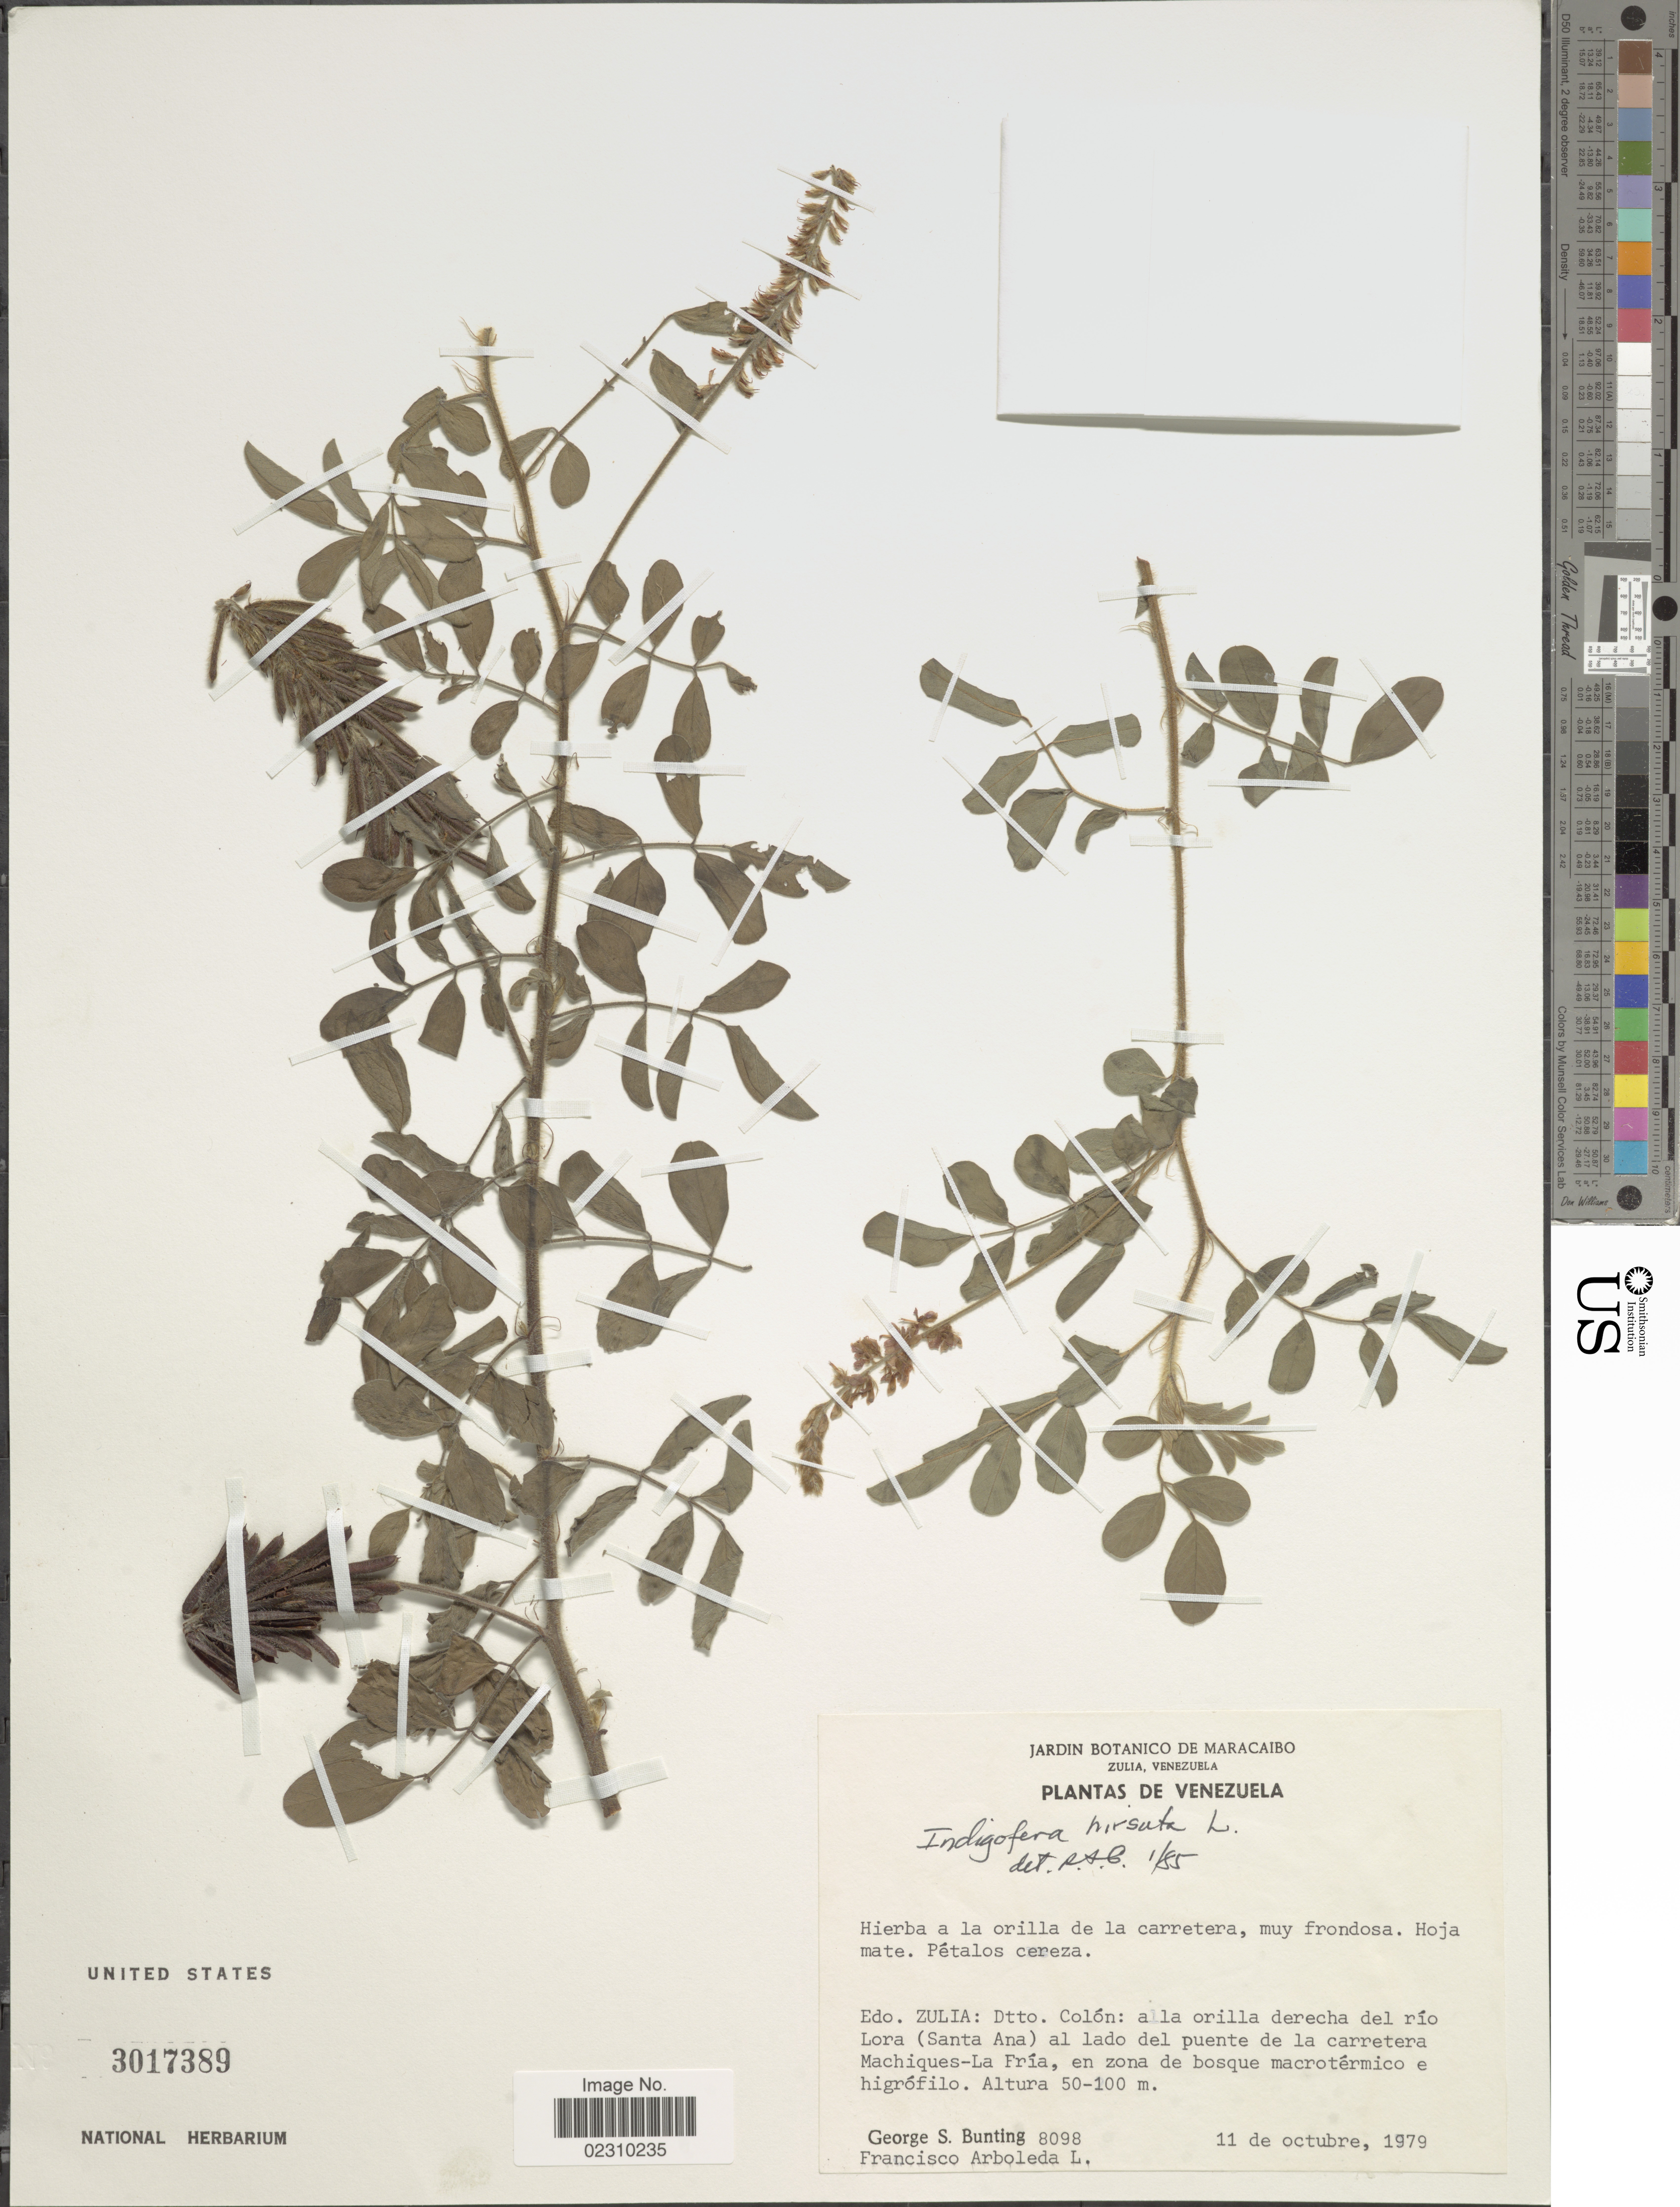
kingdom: Plantae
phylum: Tracheophyta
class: Magnoliopsida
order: Fabales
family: Fabaceae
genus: Indigofera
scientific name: Indigofera hirsuta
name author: L.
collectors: G. S. Bunting & F. Arboleda L.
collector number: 8098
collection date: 1979-10-11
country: Venezuela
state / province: Zulia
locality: Edo. Zulia: Dtto. Colon: a la orilla derecha del rio Lora (Santa Ana) al lado del puente de la carretera Machiques-La Fria, en zona de bosque macrotermico e higrofilo.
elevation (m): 50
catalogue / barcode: US 3017389